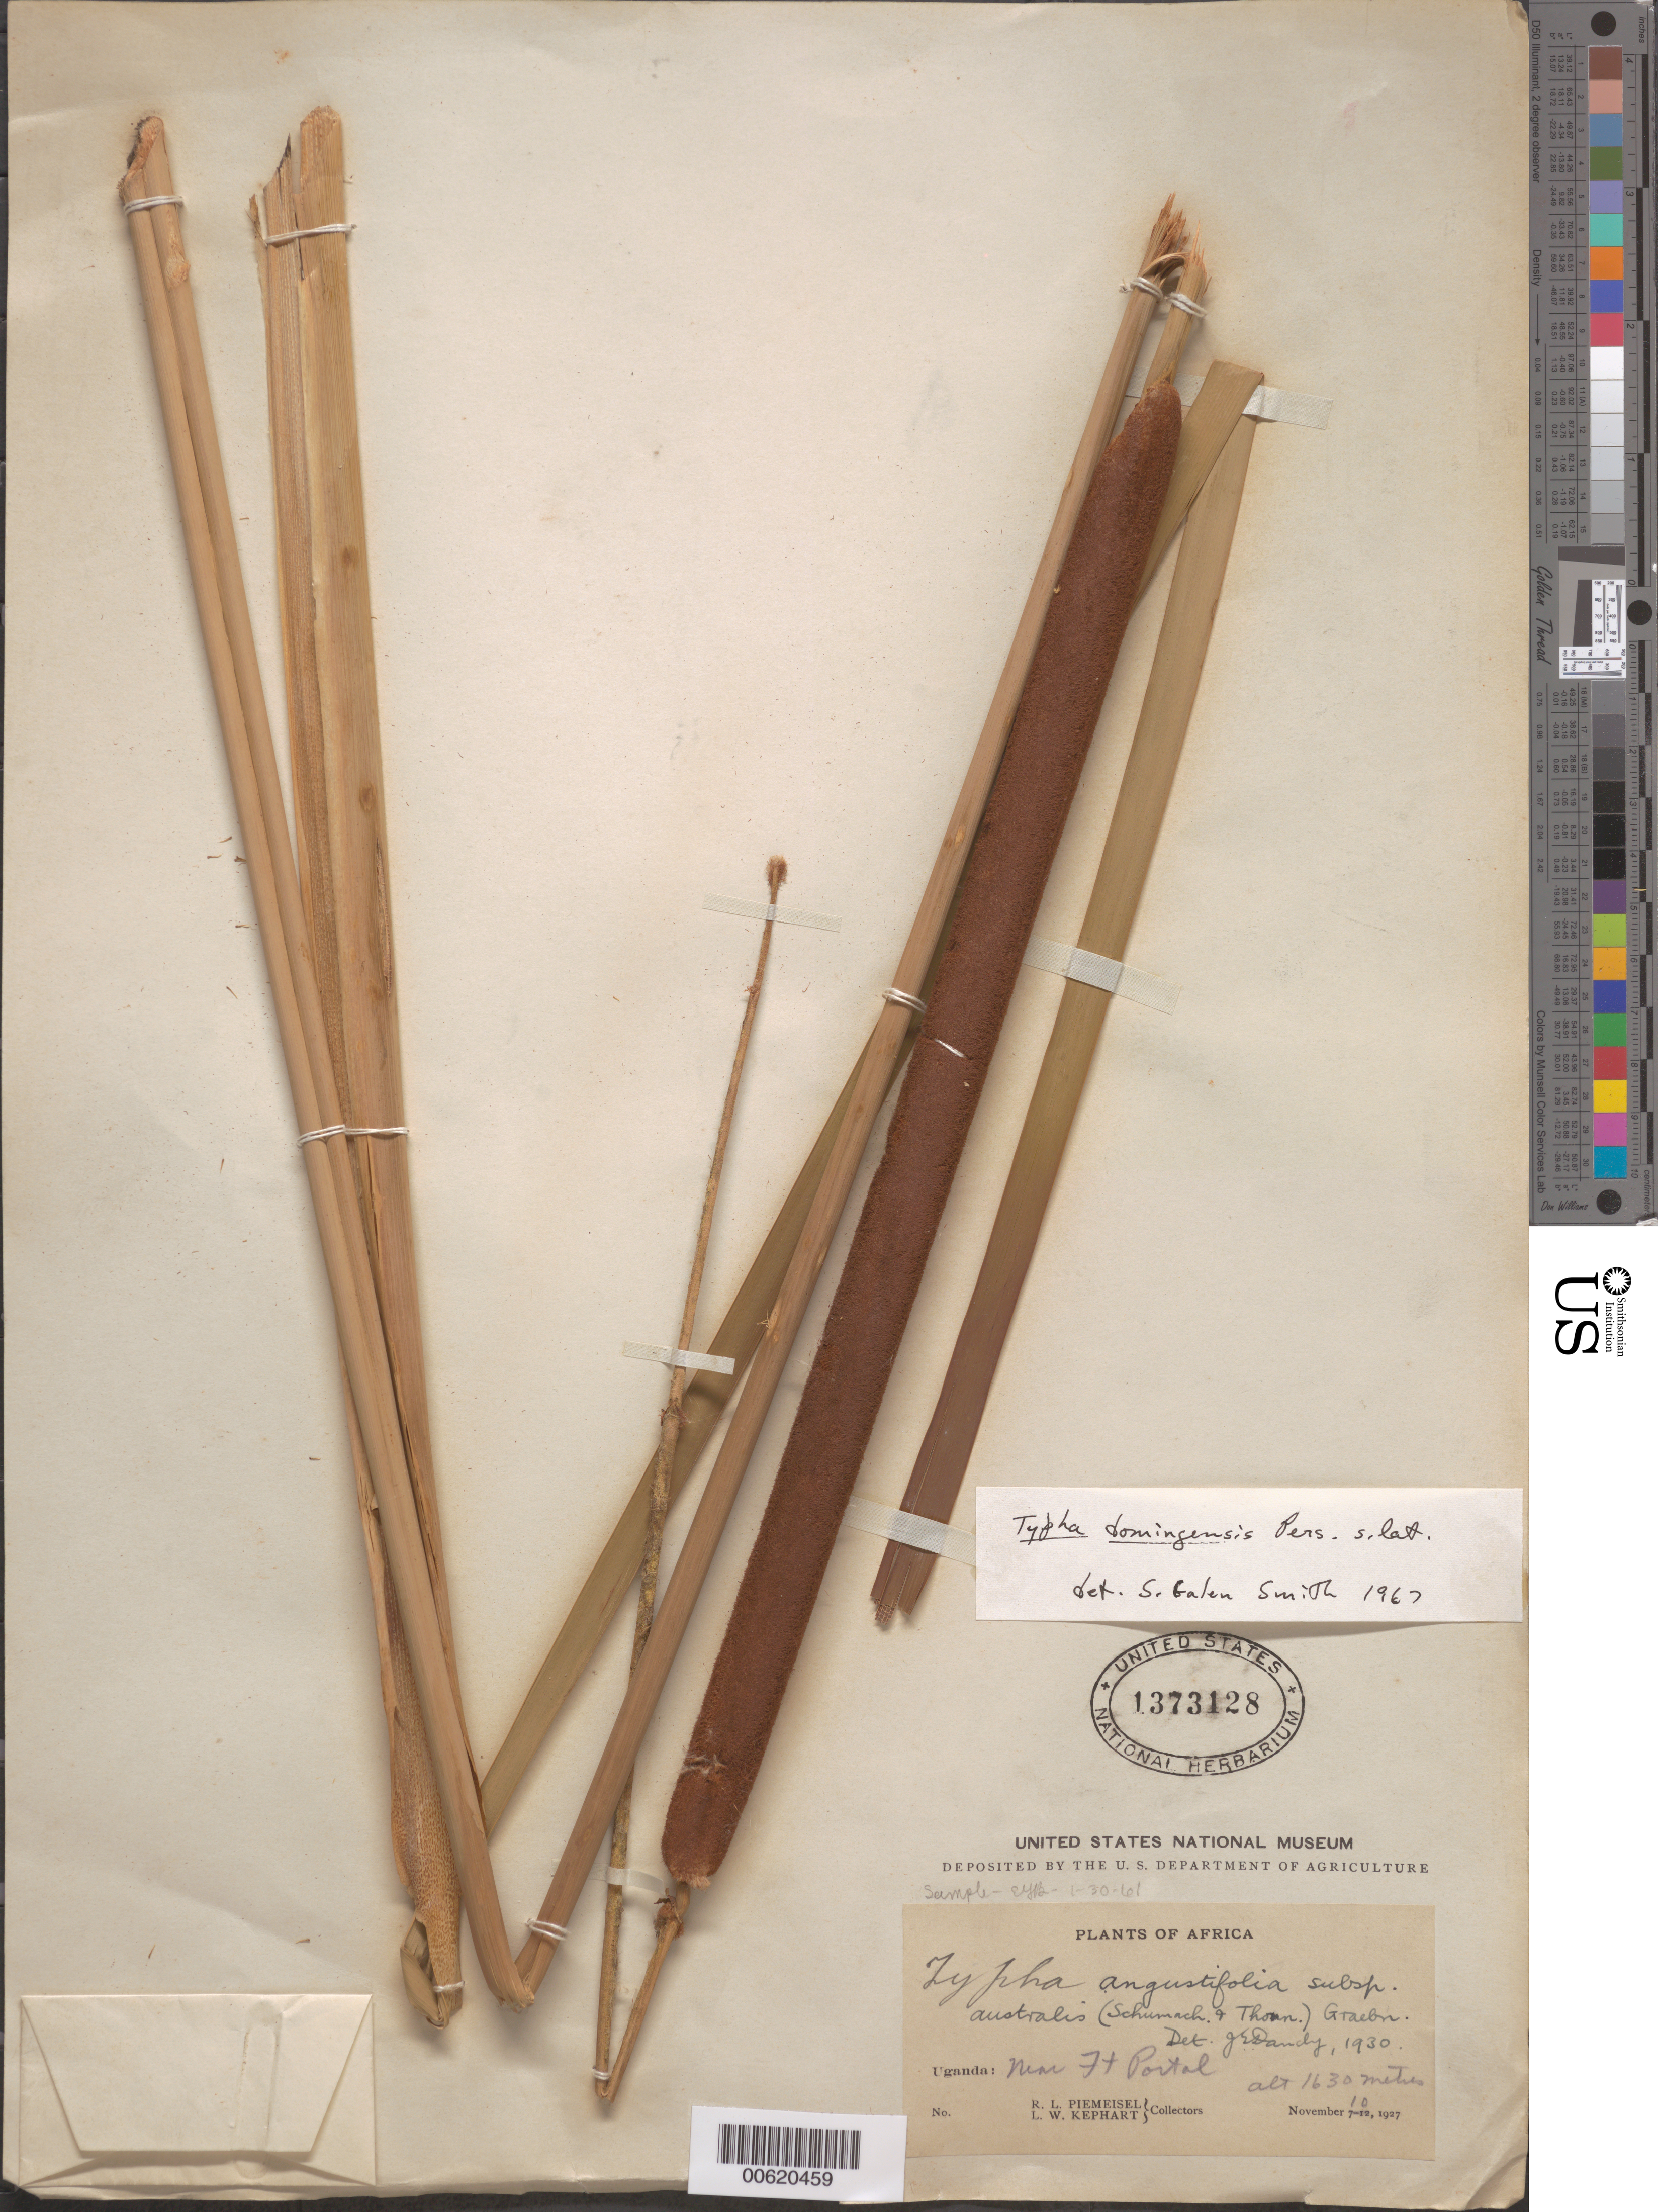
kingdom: Plantae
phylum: Tracheophyta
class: Liliopsida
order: Poales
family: Typhaceae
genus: Typha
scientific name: Typha domingensis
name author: Pers.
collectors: R. L. Piemeisel & L. W. Kephart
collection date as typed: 10 Nov 1927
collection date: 1927-11-10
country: Uganda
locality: Near Ft. Portal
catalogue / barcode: US 1373128